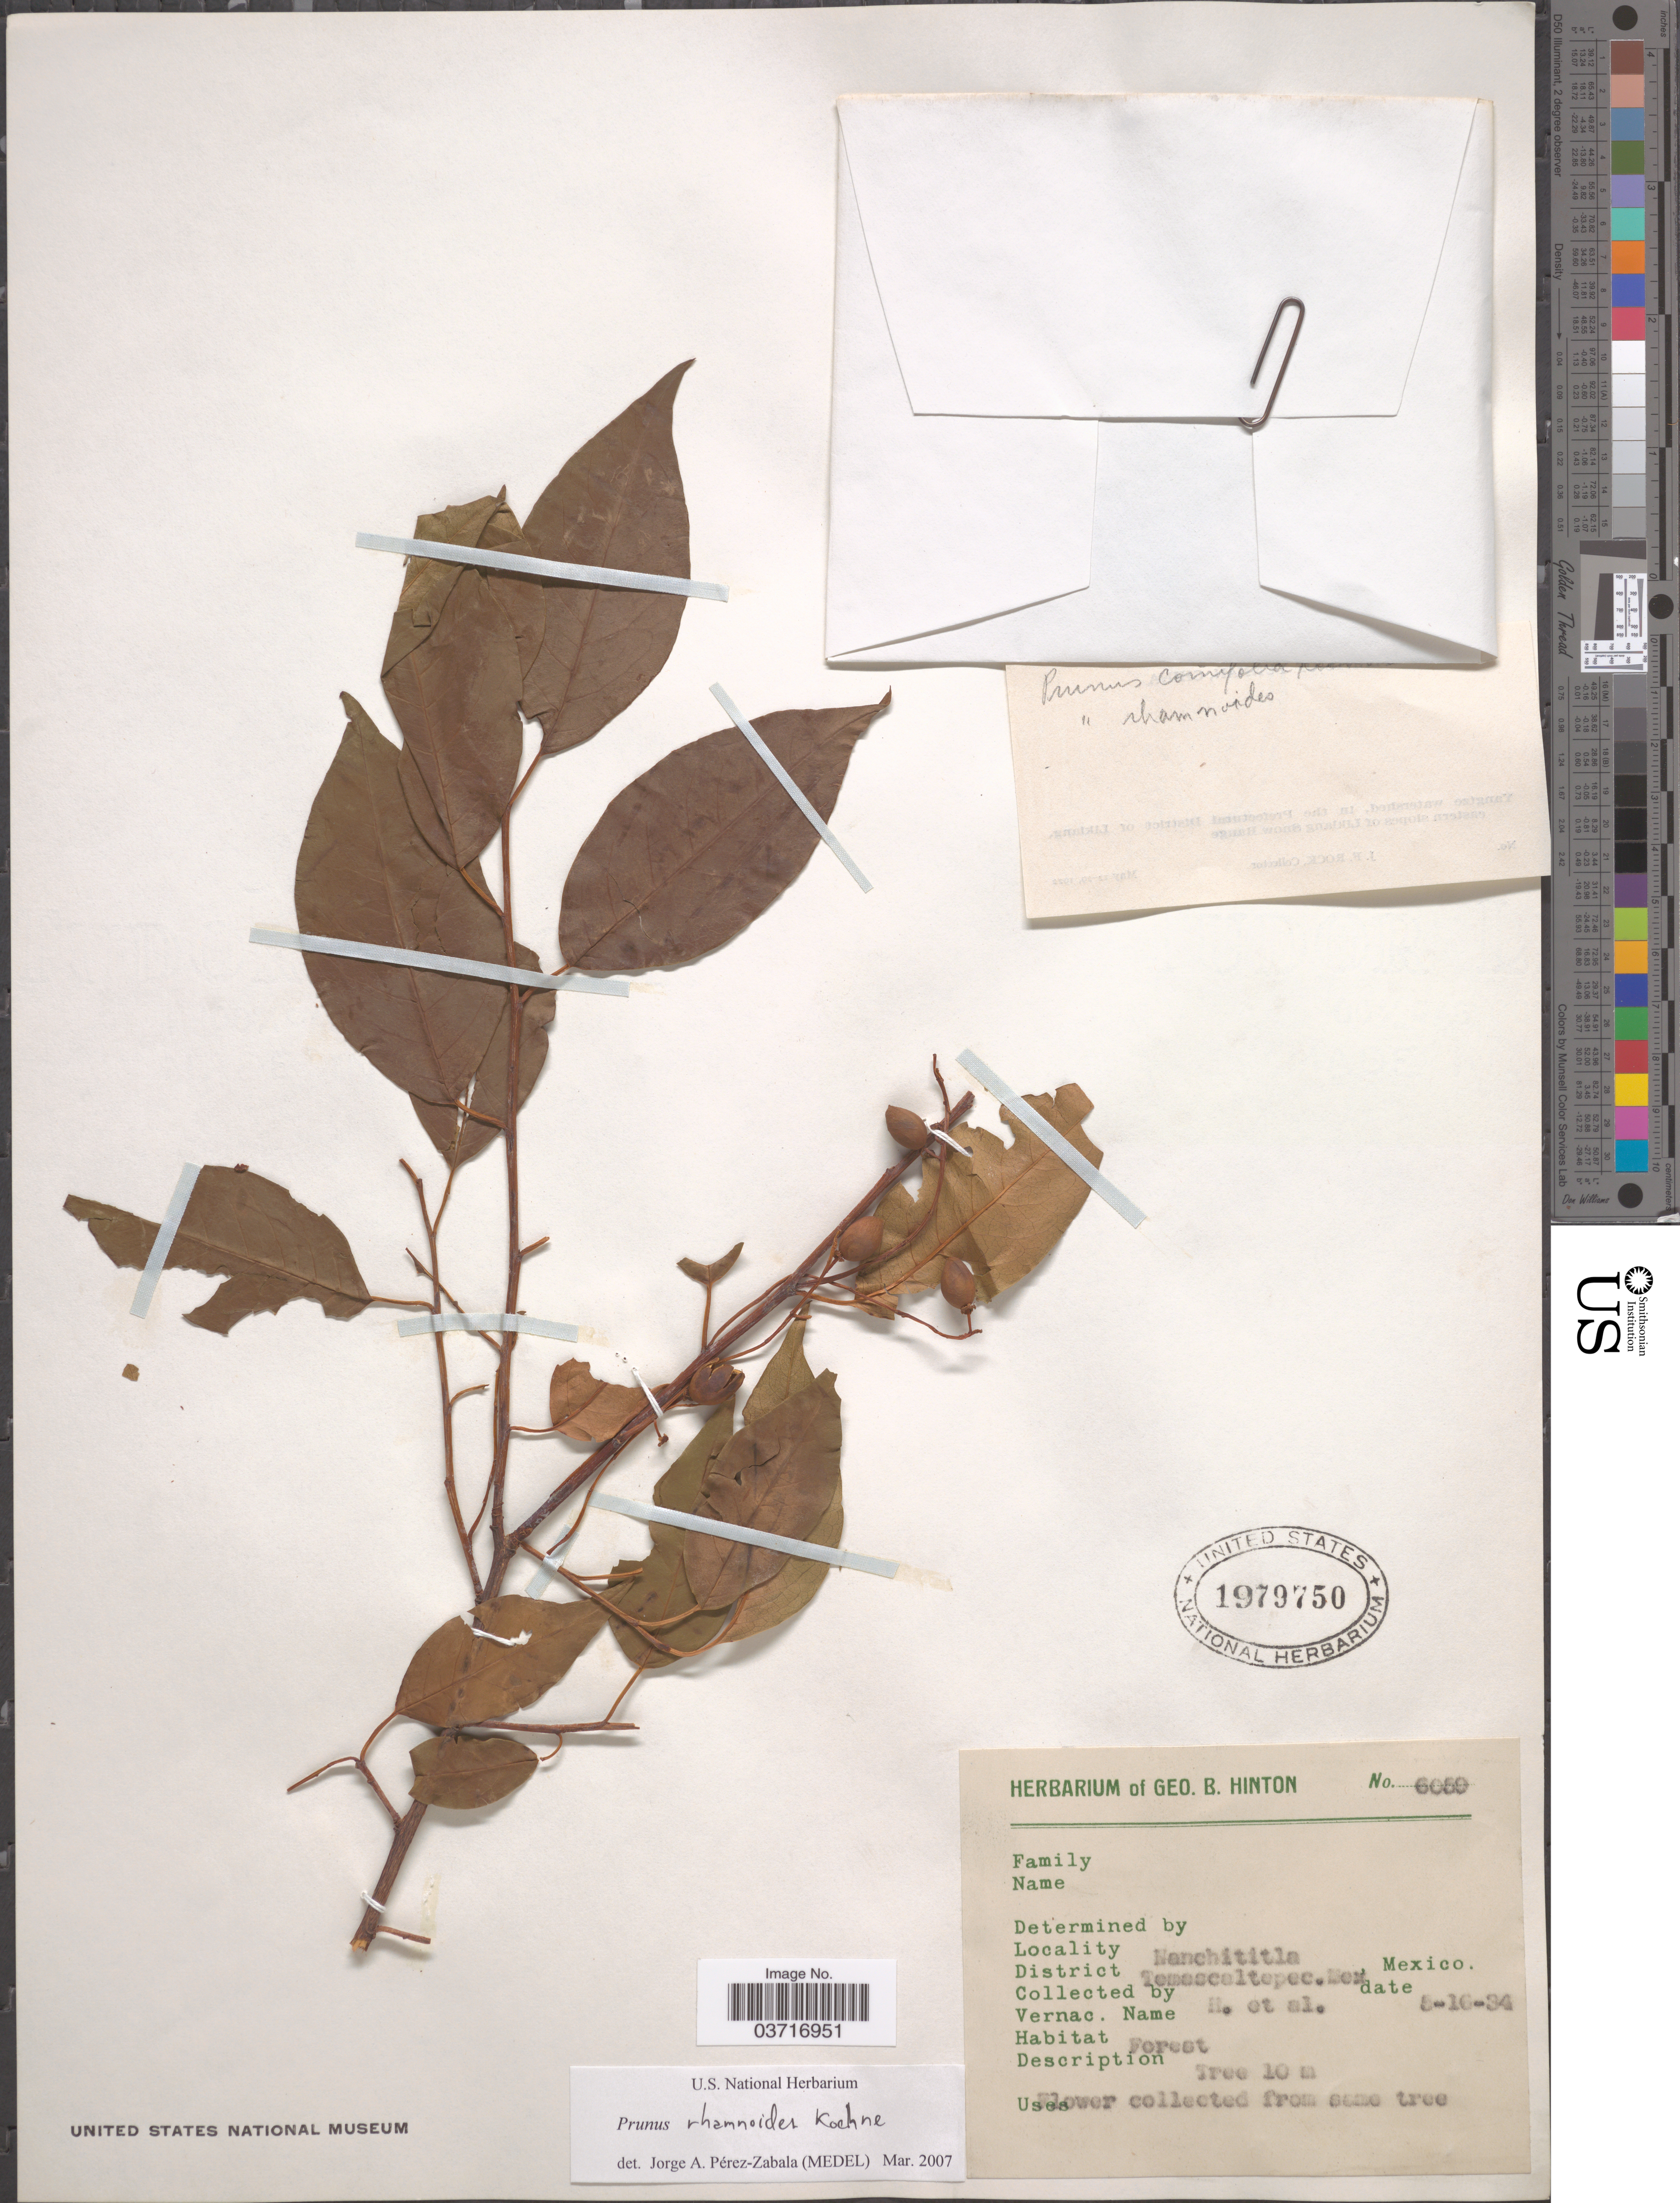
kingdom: Plantae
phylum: Tracheophyta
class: Magnoliopsida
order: Rosales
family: Rosaceae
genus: Prunus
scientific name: Prunus rhamnoides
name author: Koehne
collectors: G. B. Hinton & et al.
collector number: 6059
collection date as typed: Transcribed d/m/y: 16/5/34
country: Mexico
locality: Nanchititla. District Temascaltepec.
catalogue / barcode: US 1979750